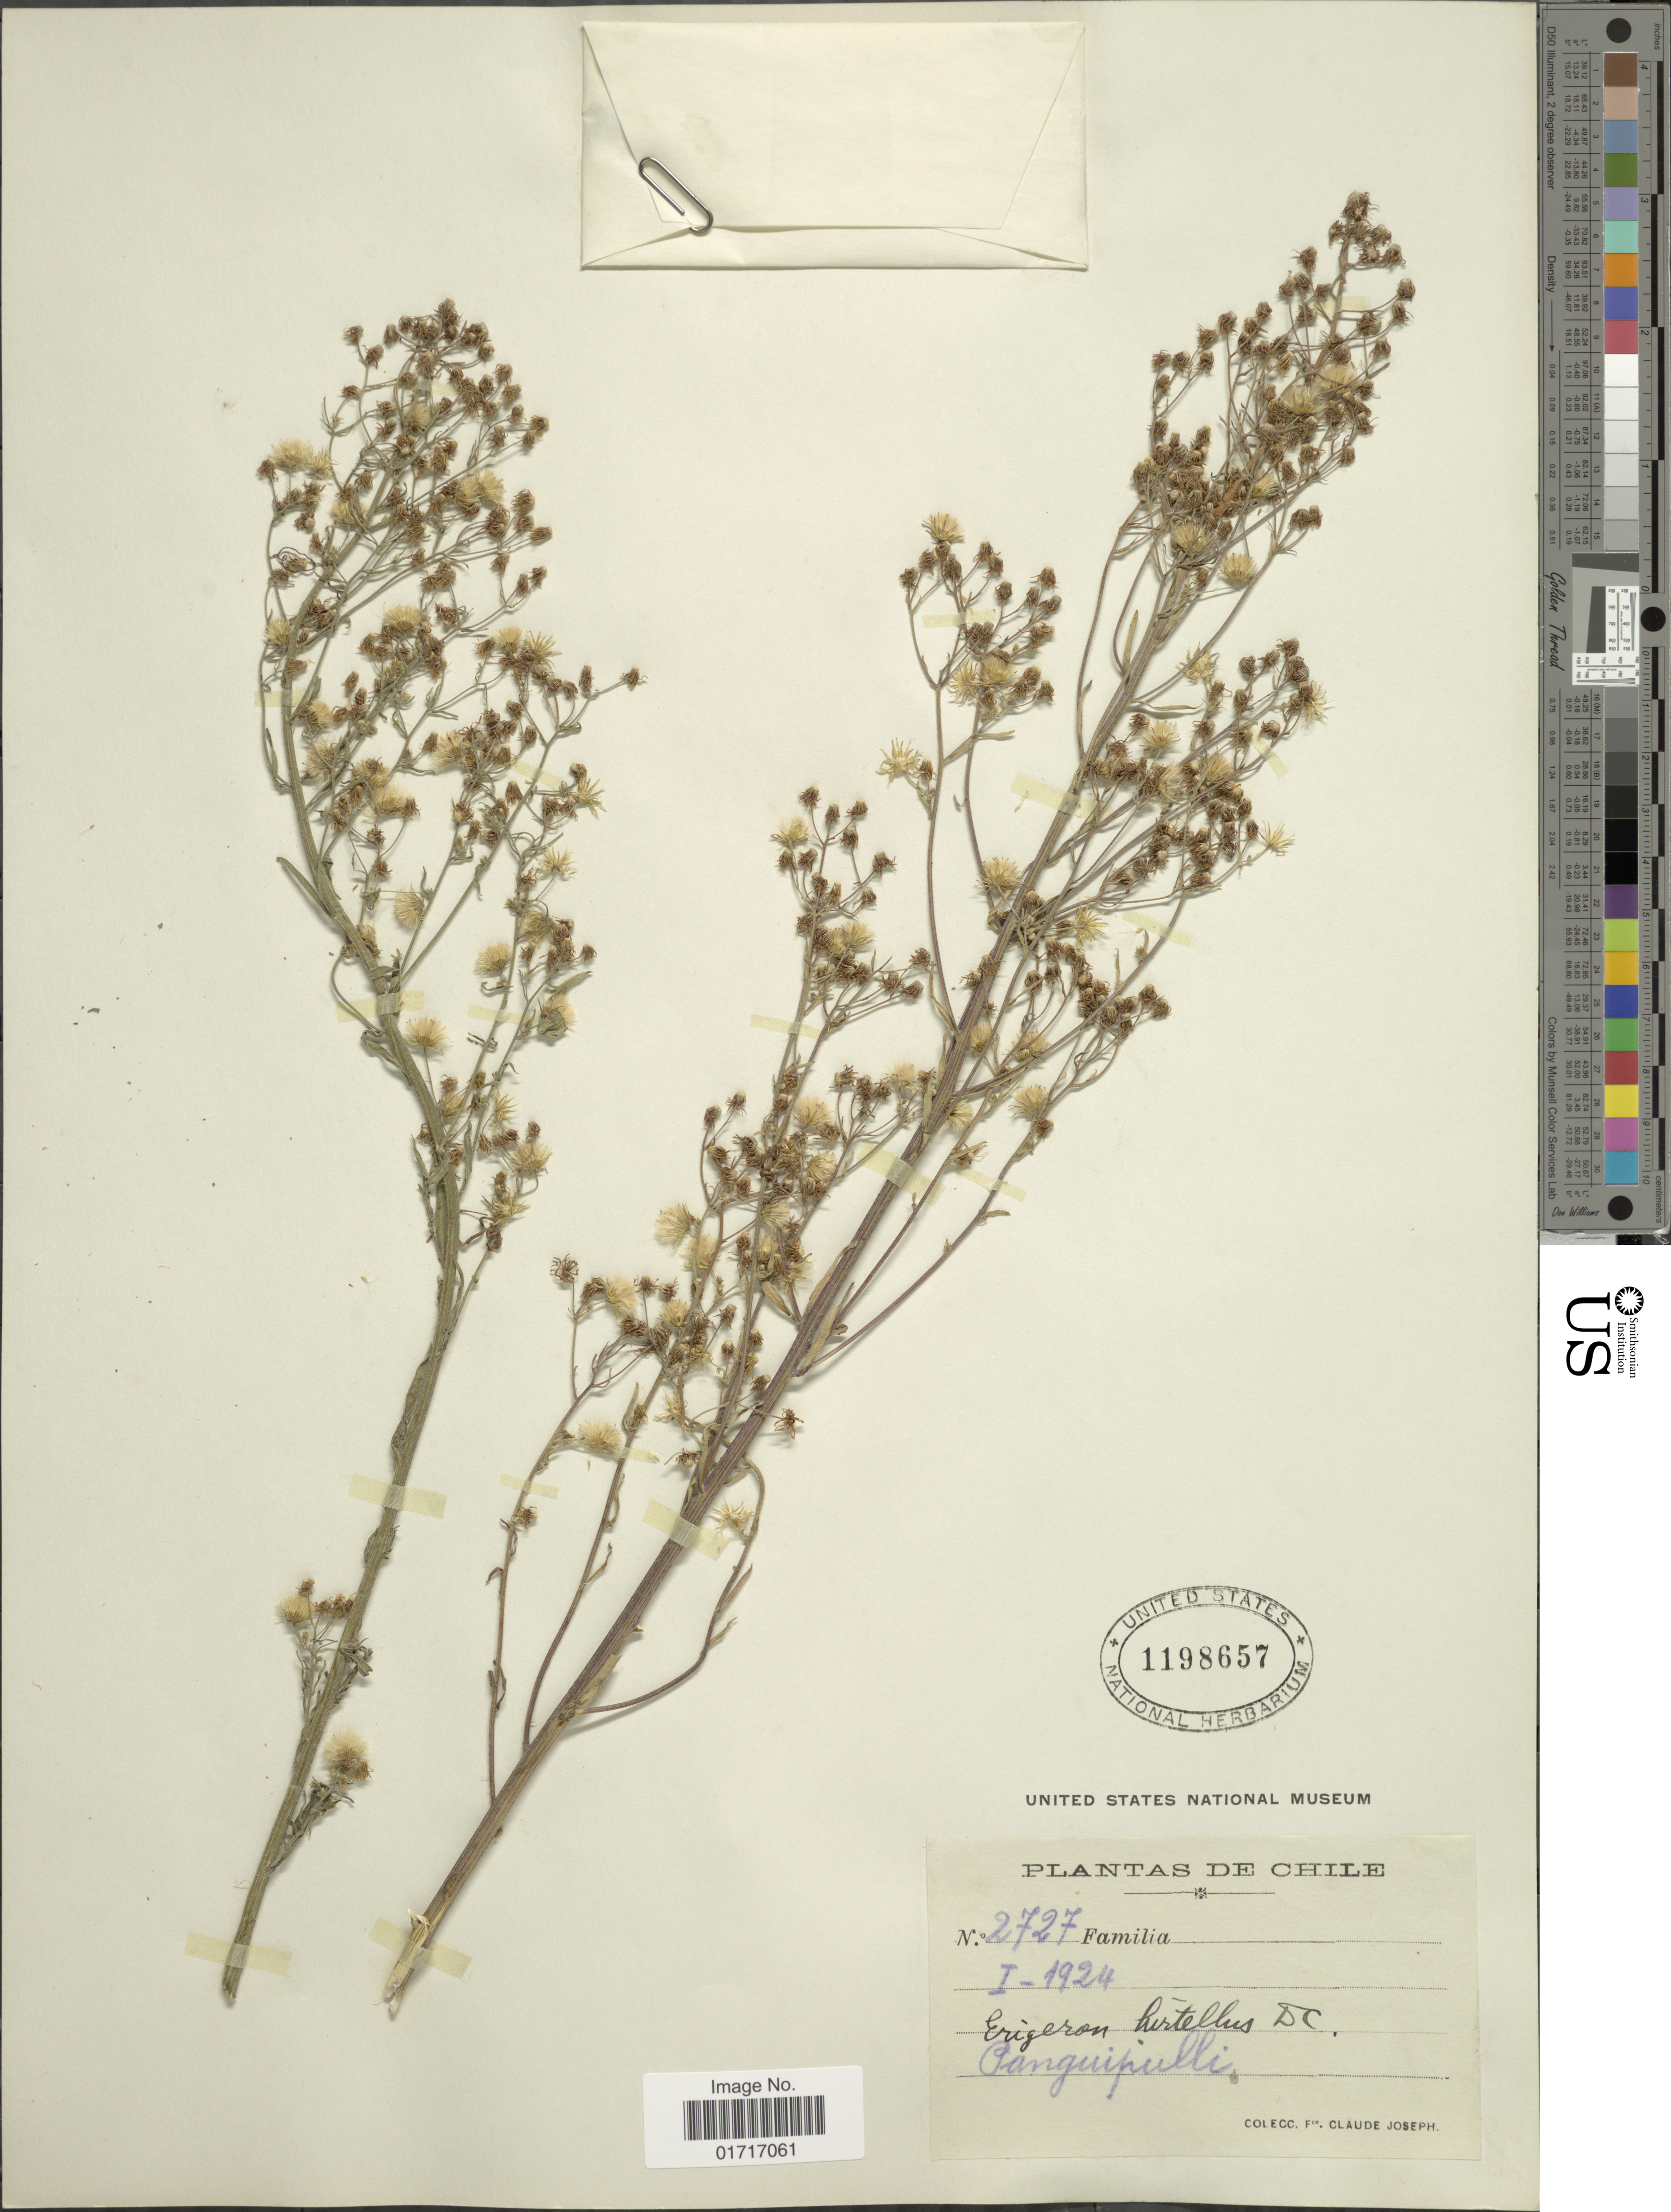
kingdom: Plantae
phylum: Tracheophyta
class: Magnoliopsida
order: Asterales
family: Asteraceae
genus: Conyza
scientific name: Conyza canadensis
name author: (L.) Cronq.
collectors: Bro. Claude-Joseph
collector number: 2727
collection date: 1924-01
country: Chile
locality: Panguipulli.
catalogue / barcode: US 1198657